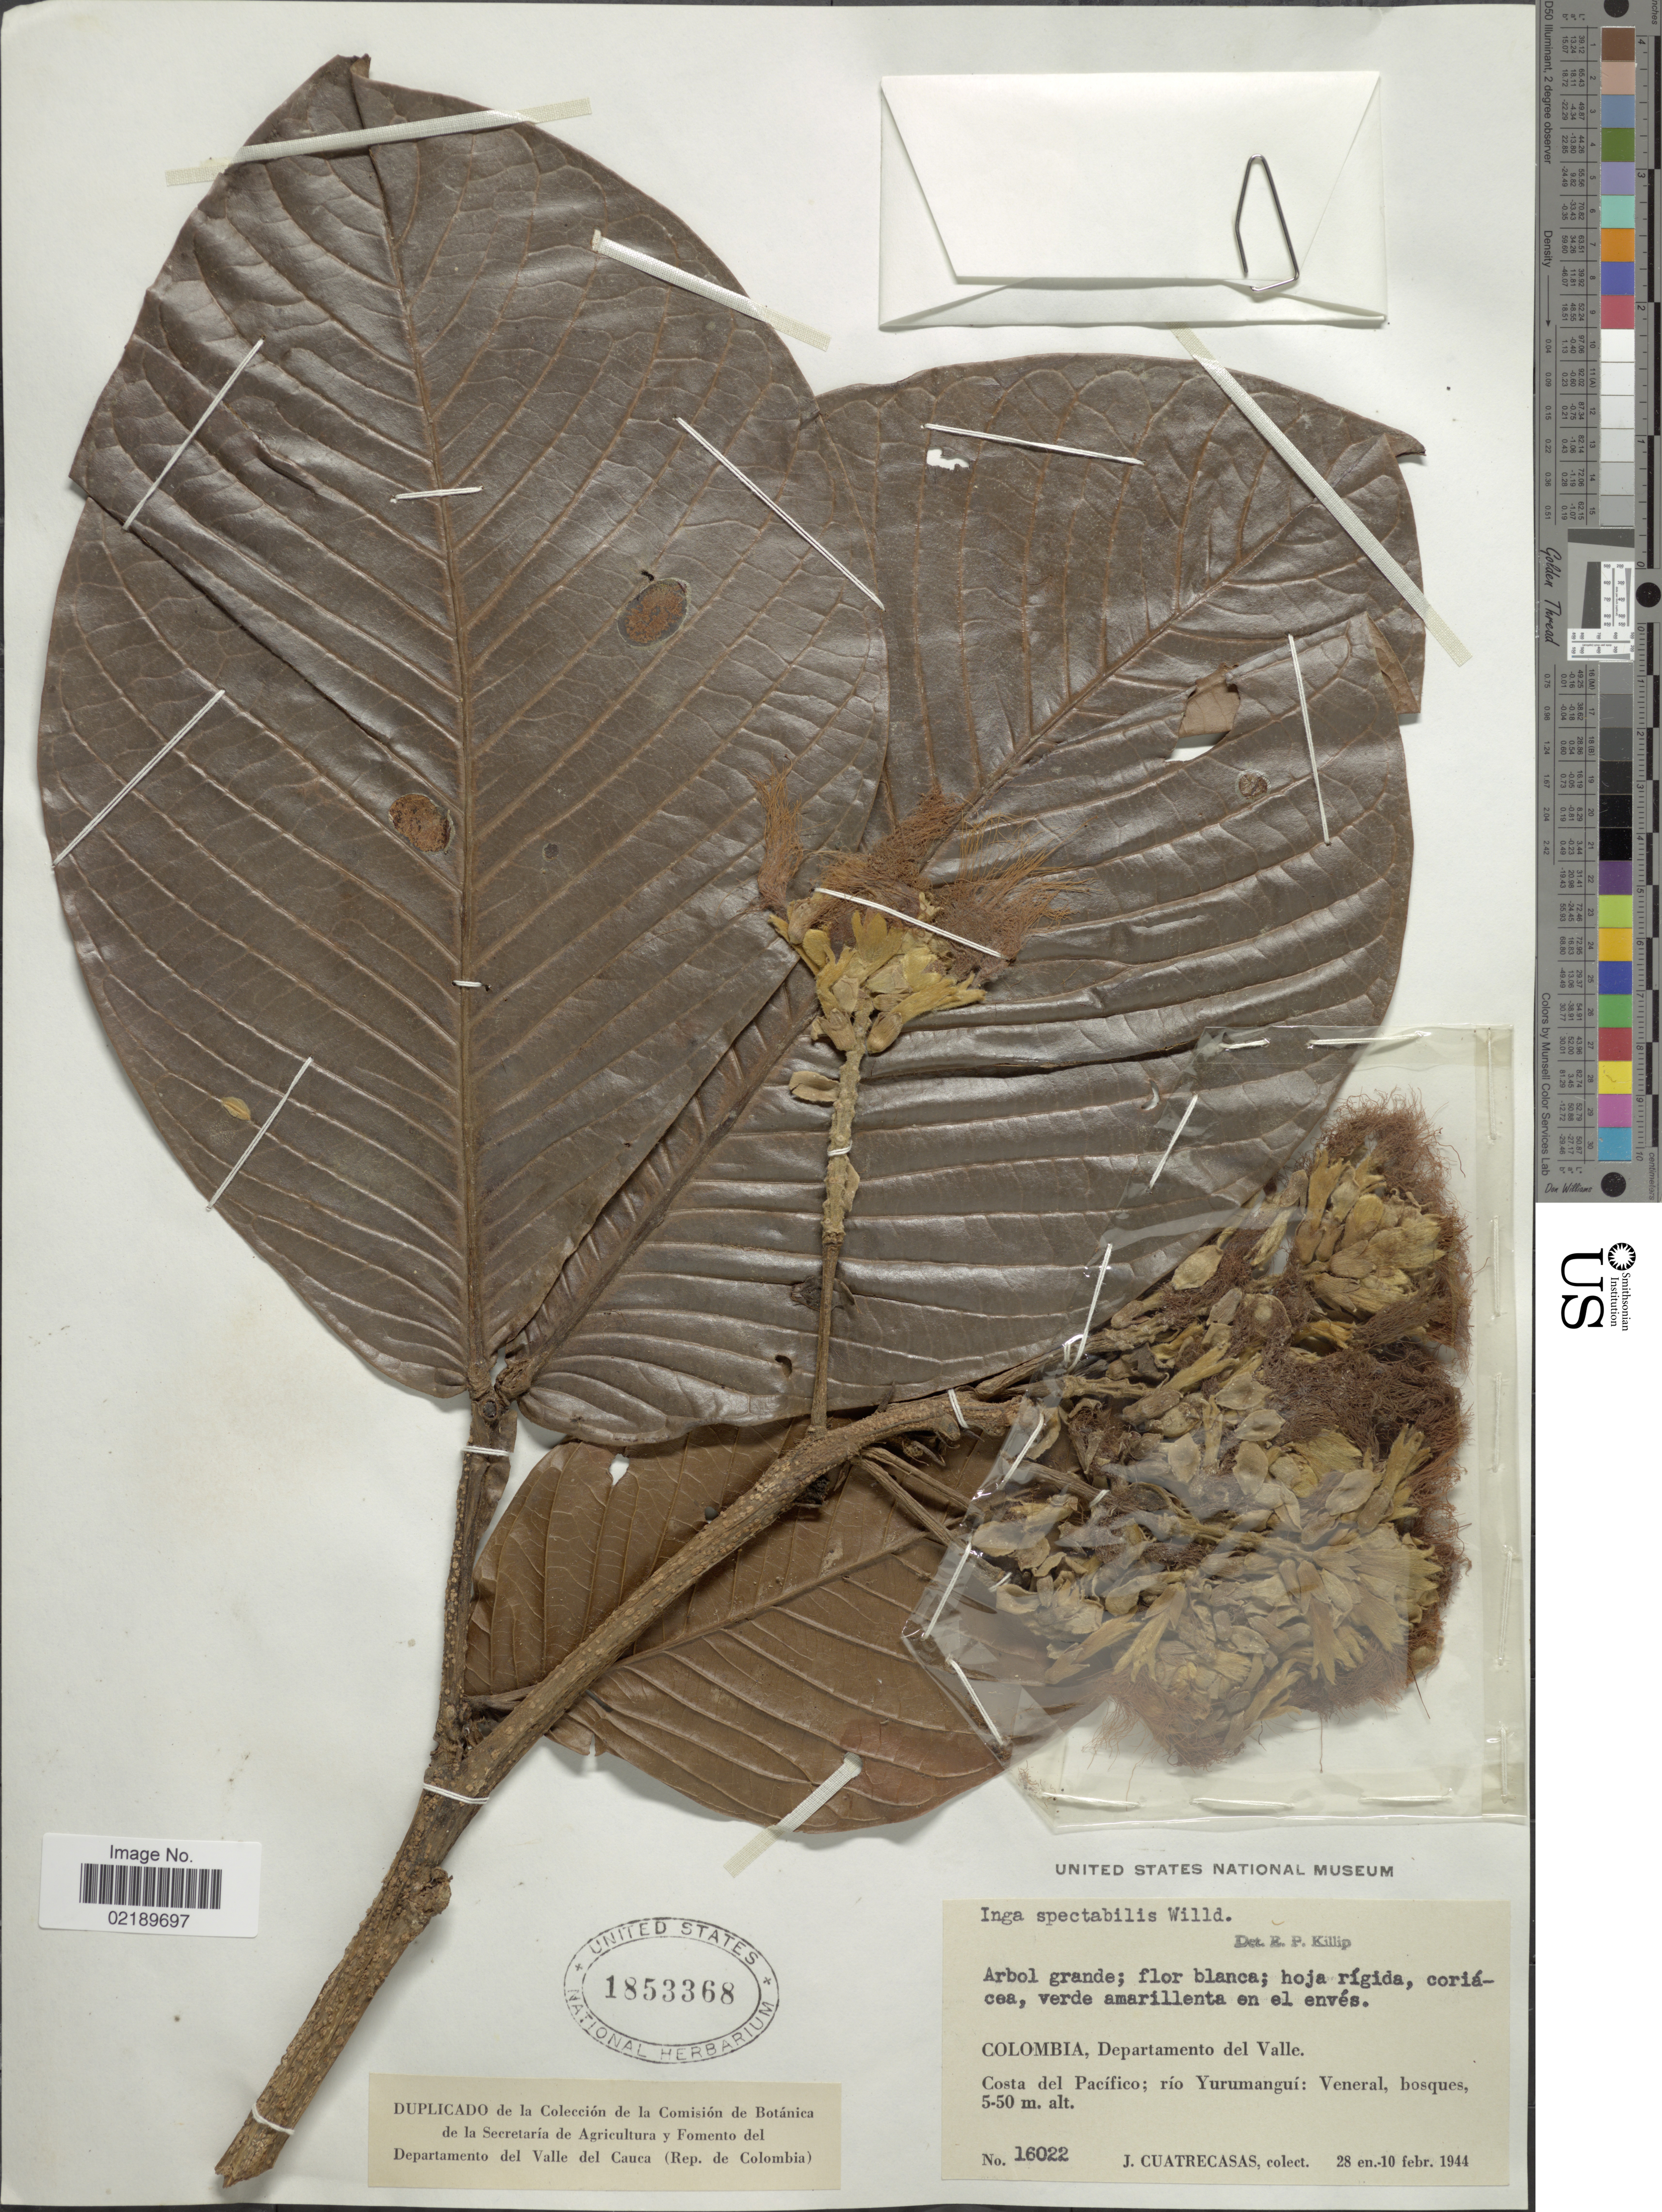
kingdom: Plantae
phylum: Tracheophyta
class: Magnoliopsida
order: Fabales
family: Fabaceae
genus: Inga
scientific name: Inga spectabilis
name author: (Vahl) Willd.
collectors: J. Cuatrecasas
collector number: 16022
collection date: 1944-01-28/1944-02-10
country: Colombia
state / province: Valle del Cauca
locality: Colombia, Departamento del Valle. Costa del Pacífico; río Yurumanguí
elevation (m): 5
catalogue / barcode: US 1853368